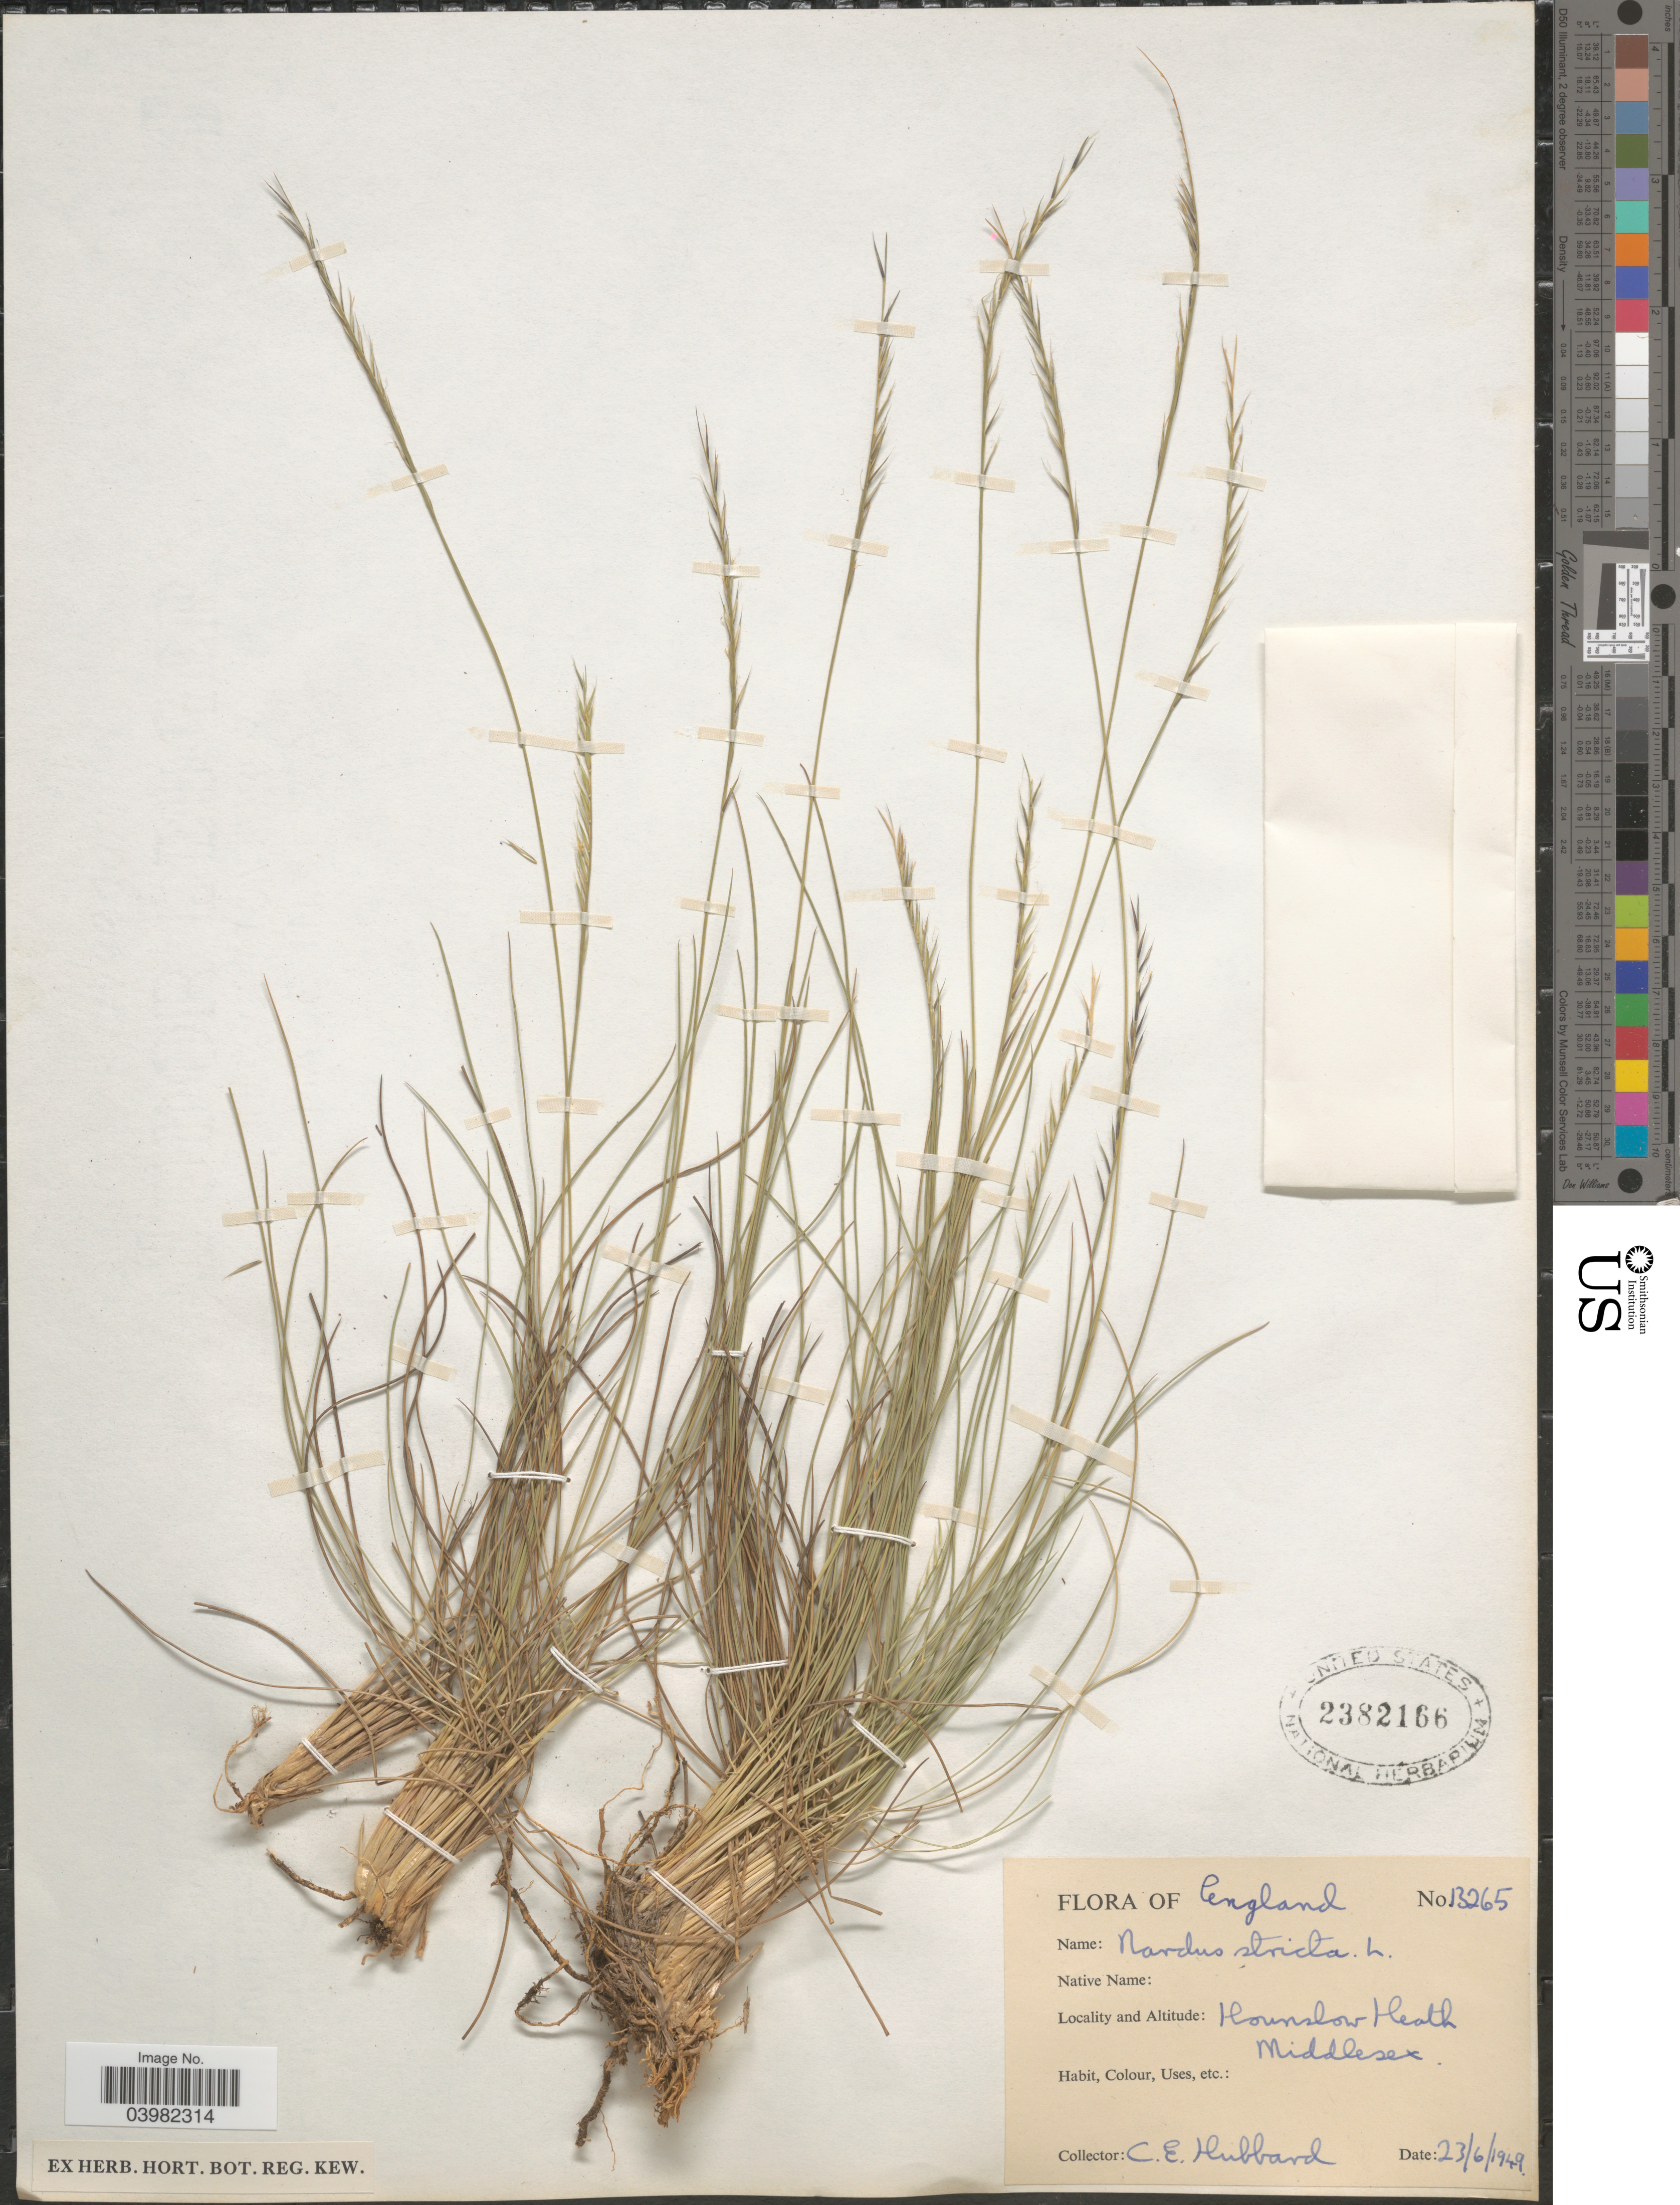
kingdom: Plantae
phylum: Tracheophyta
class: Liliopsida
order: Poales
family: Poaceae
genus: Nardus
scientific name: Nardus stricta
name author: L.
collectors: C. E. Hubbard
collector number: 13265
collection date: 1949-06-23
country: United Kingdom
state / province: England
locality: Hounslow Heath. Middlesex.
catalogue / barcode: US 2382166